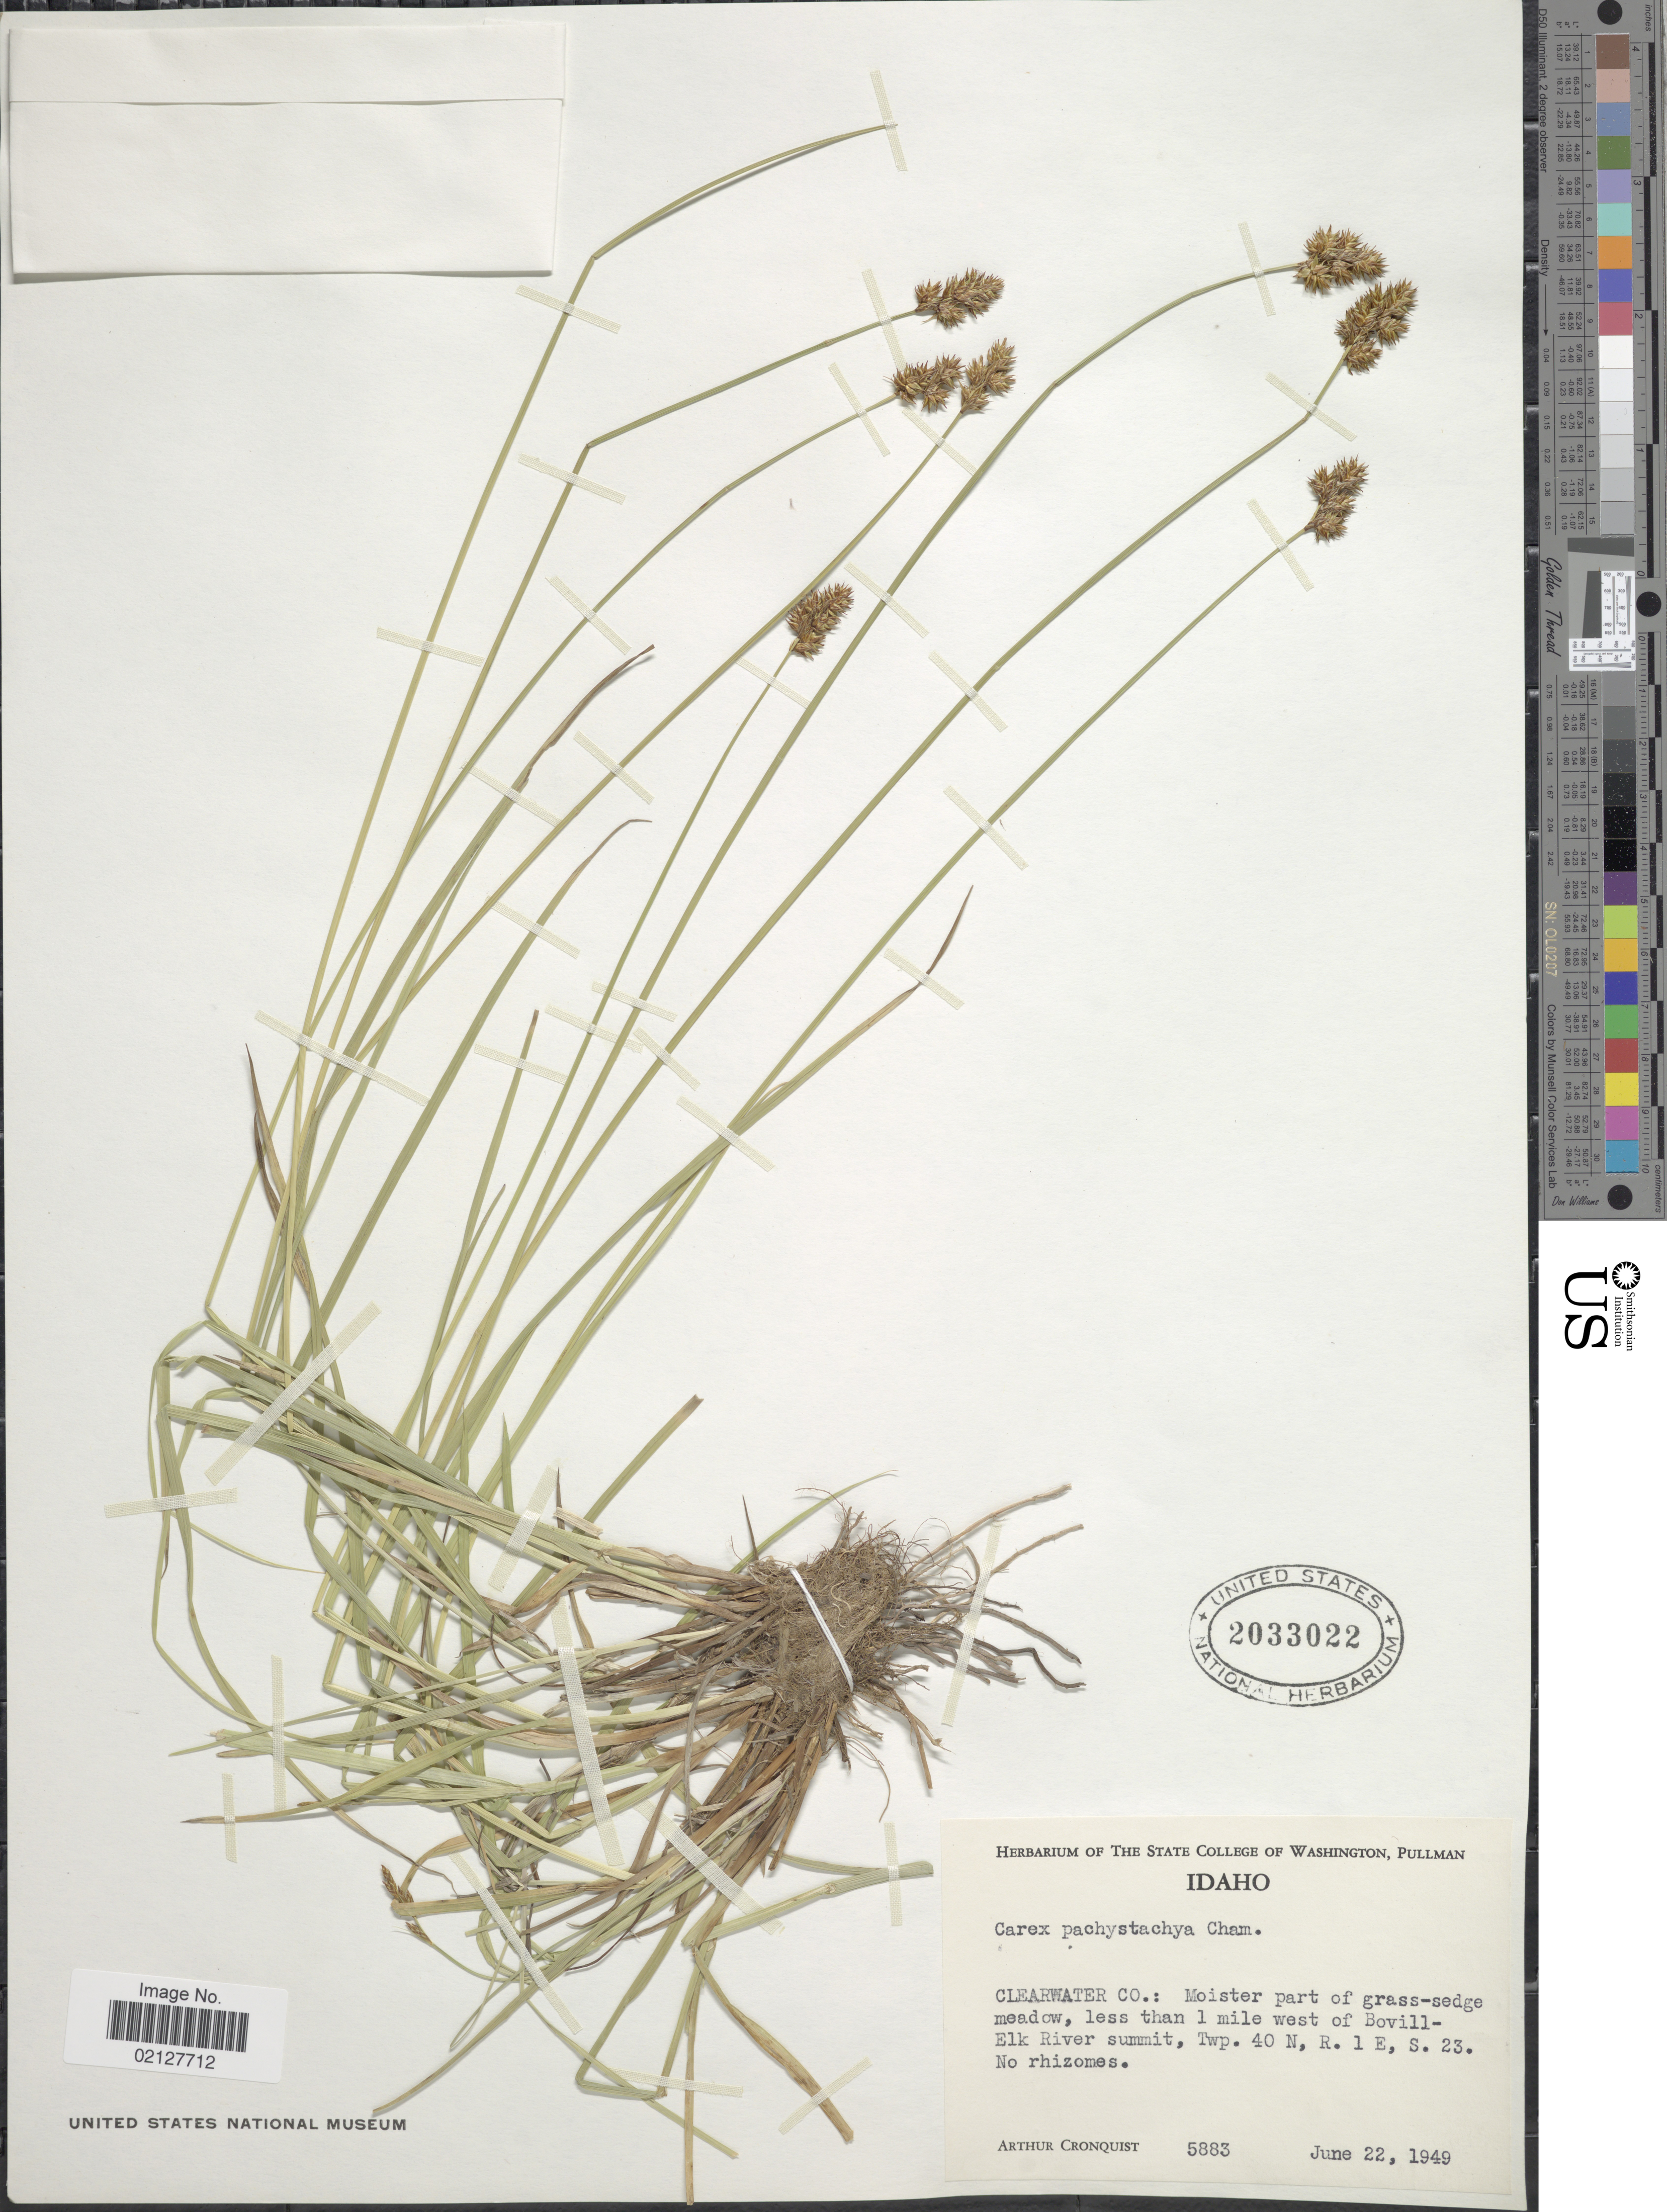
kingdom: Plantae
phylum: Tracheophyta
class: Liliopsida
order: Poales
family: Cyperaceae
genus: Carex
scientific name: Carex pachystachya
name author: Cham. ex Steud.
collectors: A. J. Cronquist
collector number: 5883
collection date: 1949-06-22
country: United States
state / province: Idaho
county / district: Clearwater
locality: less than 1 mile west of Bovill-Elk River summit, Twp. 40 N, R. 1 E, S. 23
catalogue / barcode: US 2033022